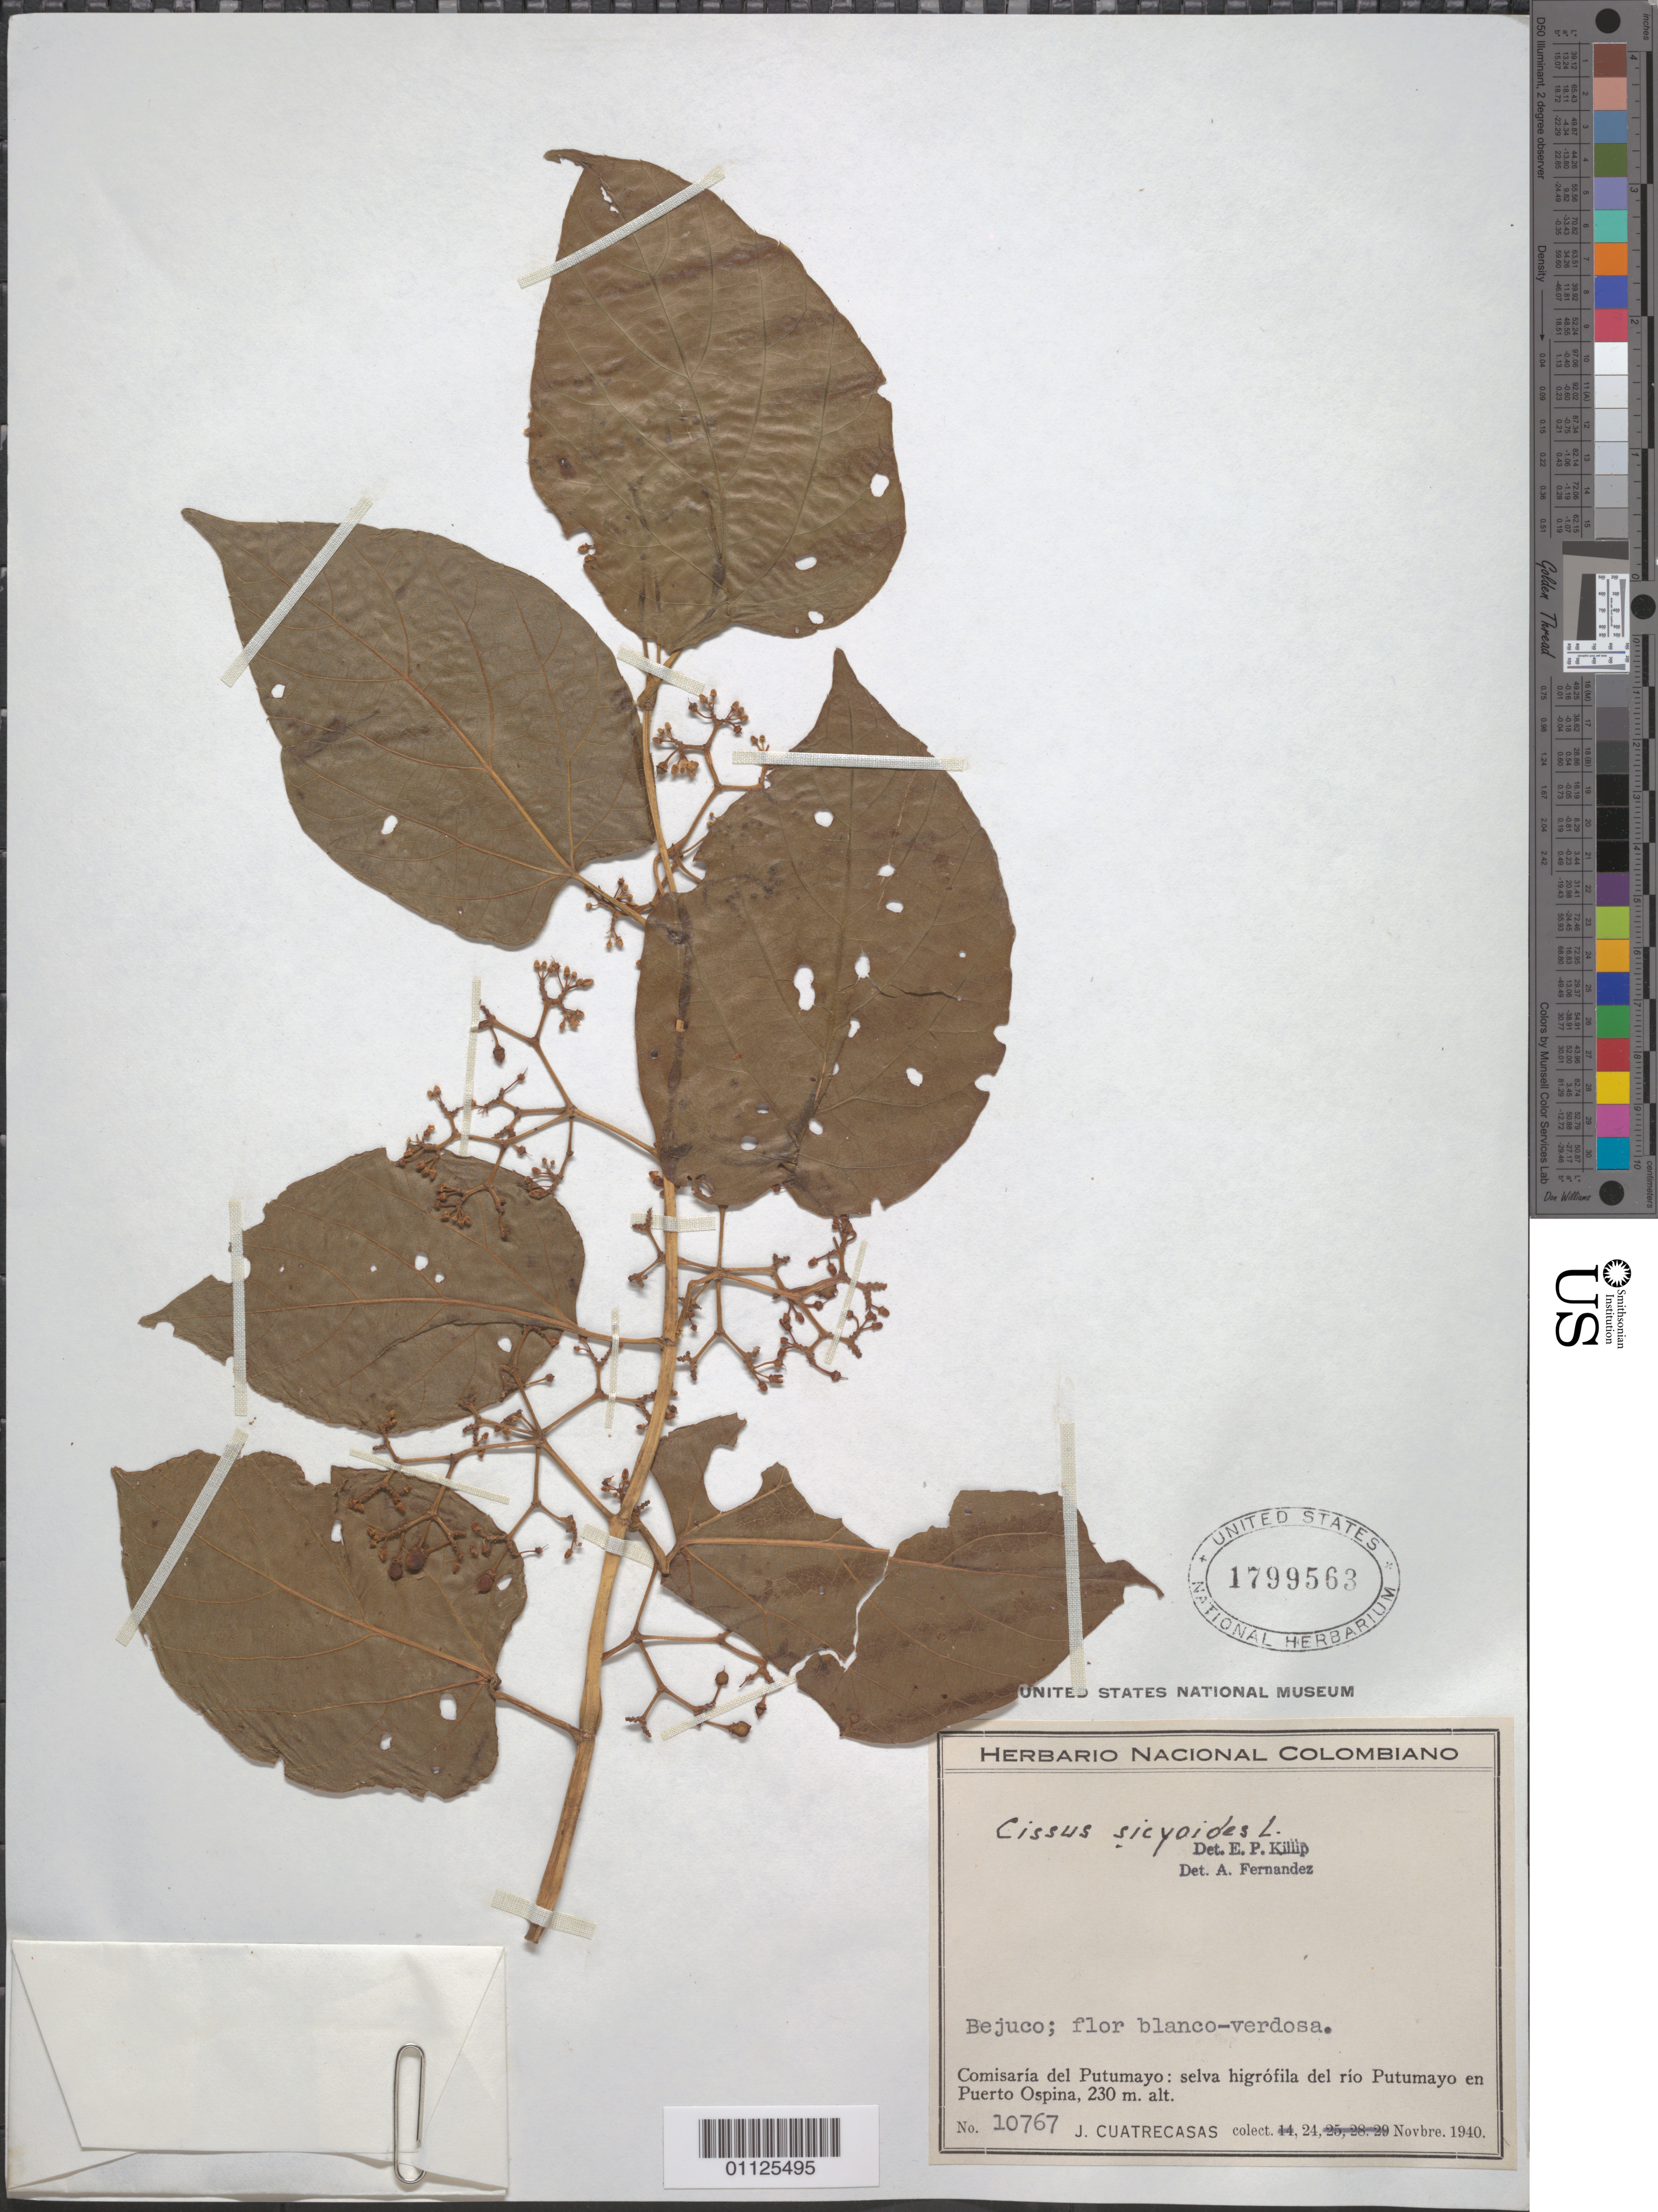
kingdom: Plantae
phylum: Tracheophyta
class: Magnoliopsida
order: Vitales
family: Vitaceae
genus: Cissus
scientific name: Cissus verticillata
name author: (L.) Nicolson & C.E. Jarvis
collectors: J. Cuatrecasas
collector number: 10767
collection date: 1940-11-24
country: Colombia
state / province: Putumayo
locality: Selva higrofila del rio Putumayo en Puerto Ospina.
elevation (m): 230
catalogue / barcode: US 1799563